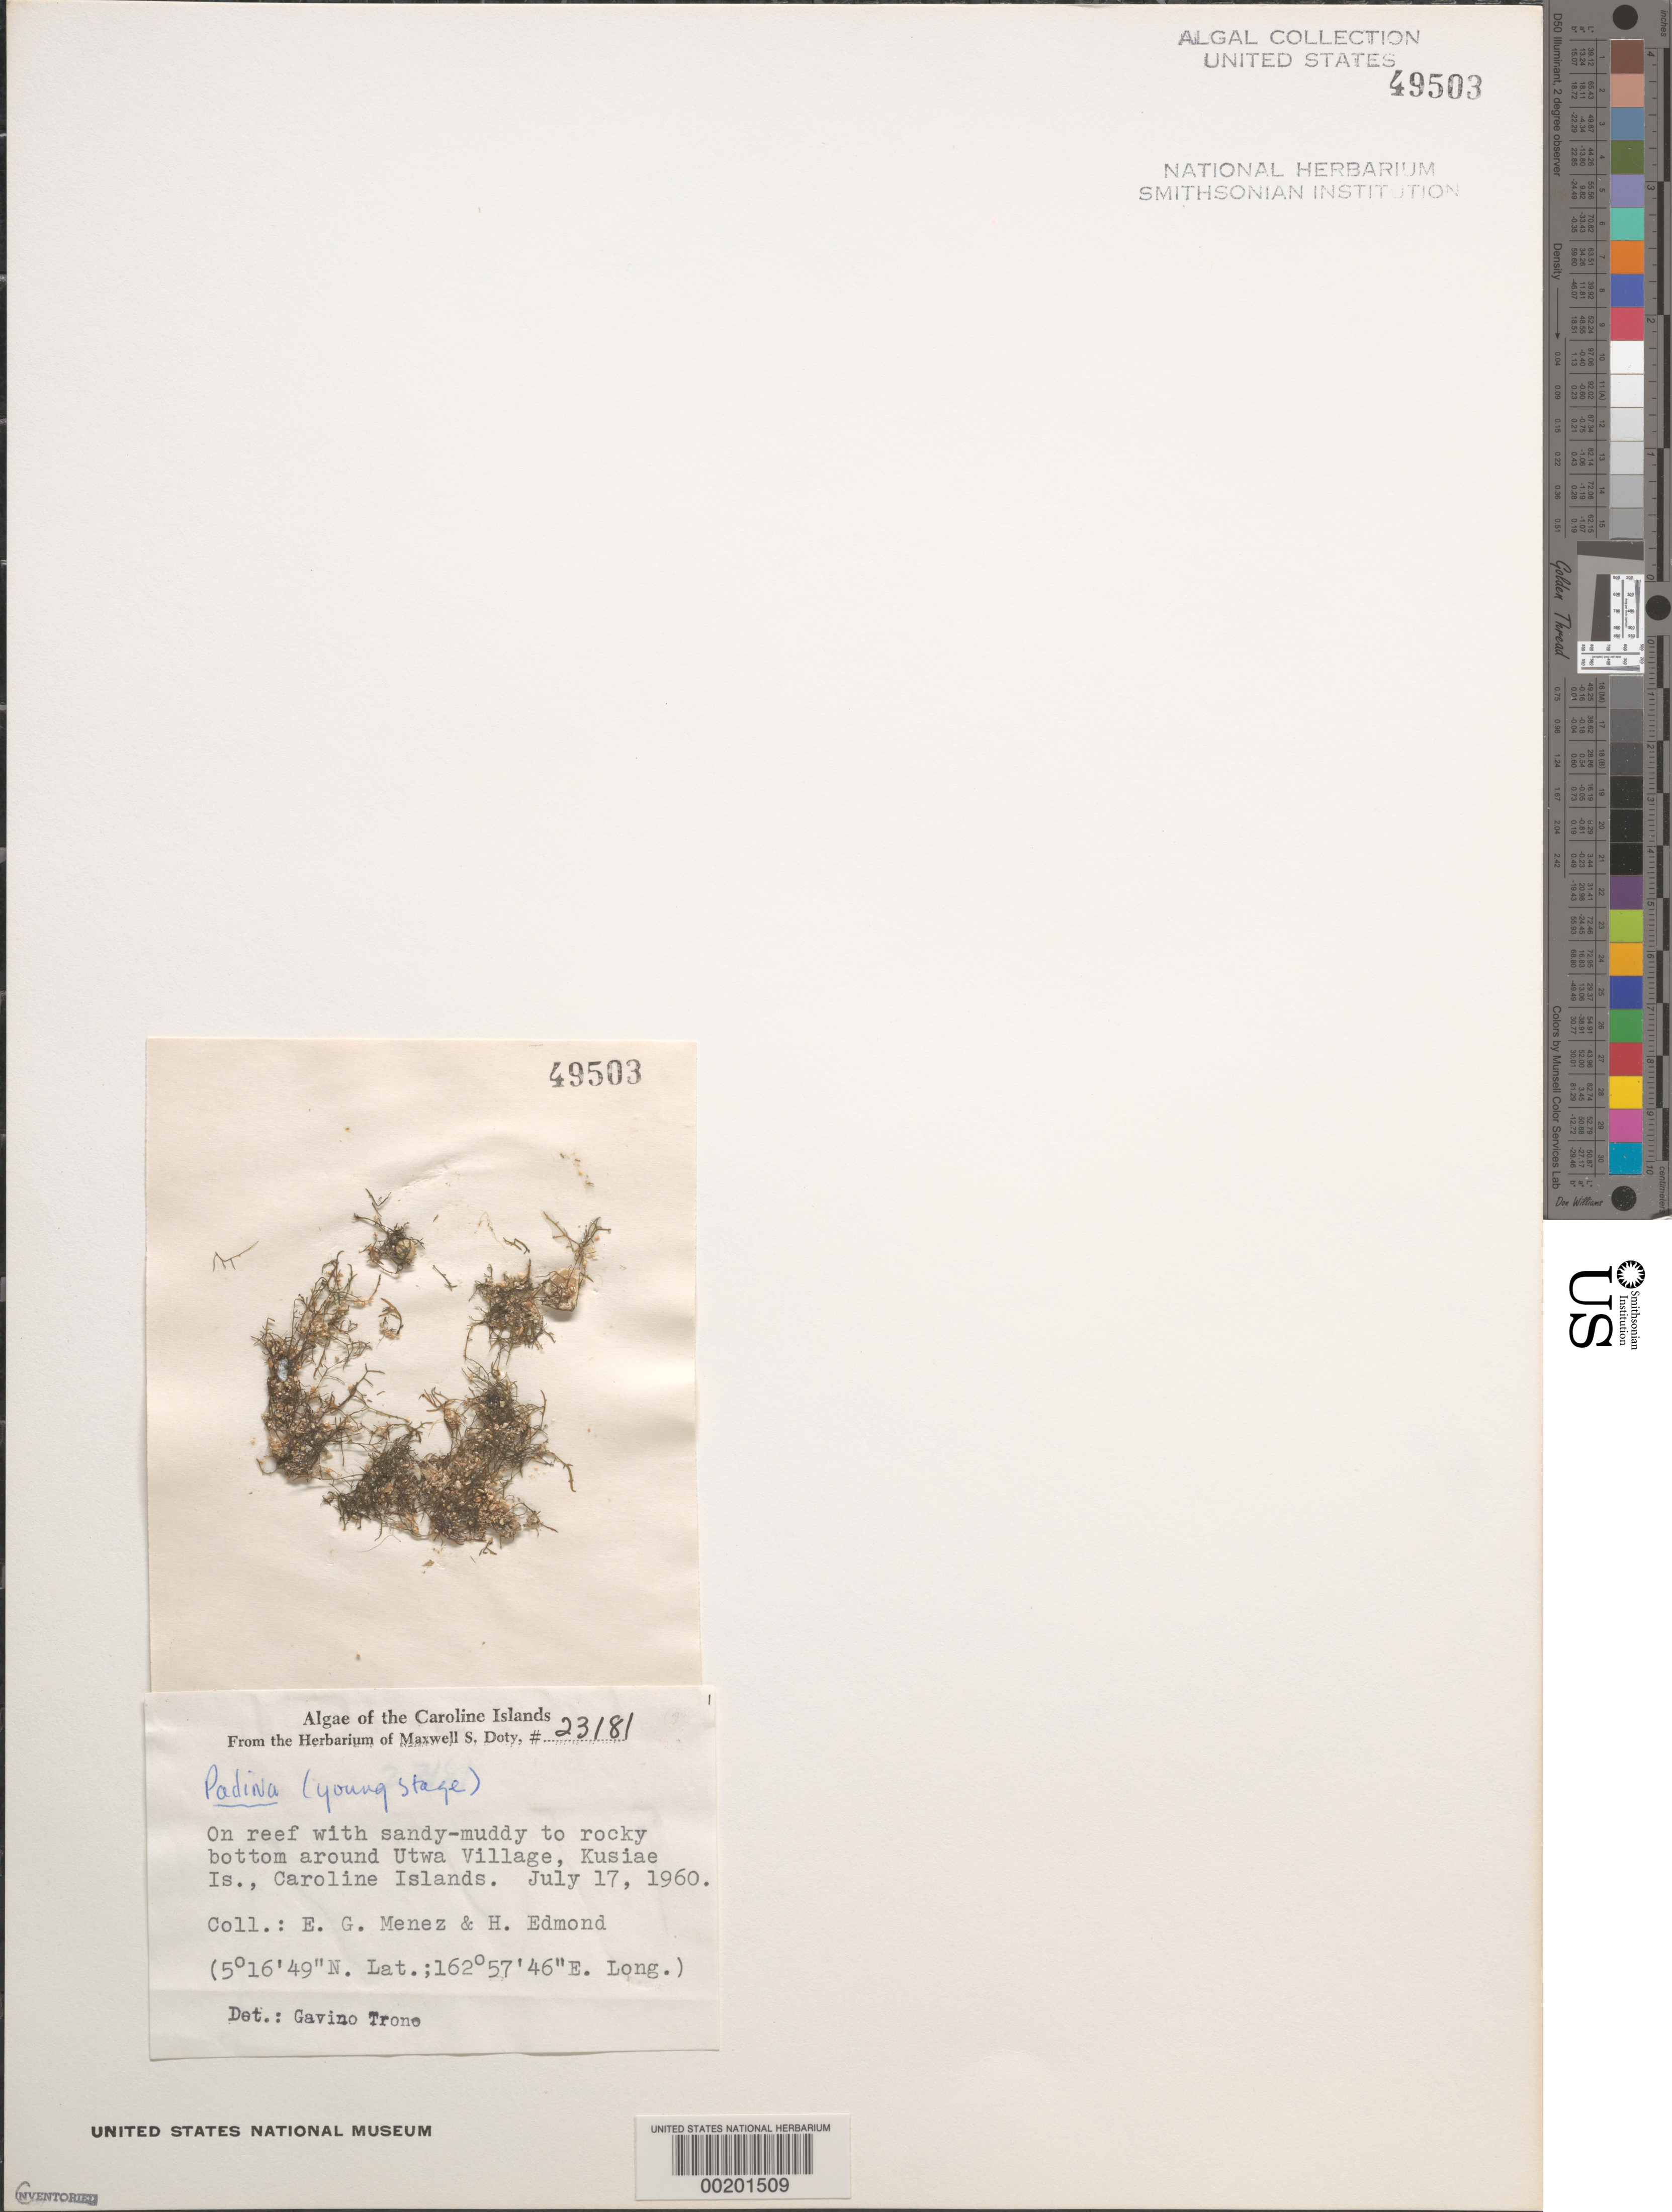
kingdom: Chromista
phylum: Ochrophyta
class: Phaeophyceae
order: Dictyotales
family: Dictyotaceae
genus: Padina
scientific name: Padina sp.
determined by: Trono, Gavino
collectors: Meñez & H. Edmond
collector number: MSD 23181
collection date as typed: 17 Jul 1960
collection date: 1960-07-17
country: Micronesia, Federated States of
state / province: Kosrae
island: Utwa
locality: Utwa Island, near Utwa Village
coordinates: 5 16' 49" N, 162 57' 46" E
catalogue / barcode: US 49503